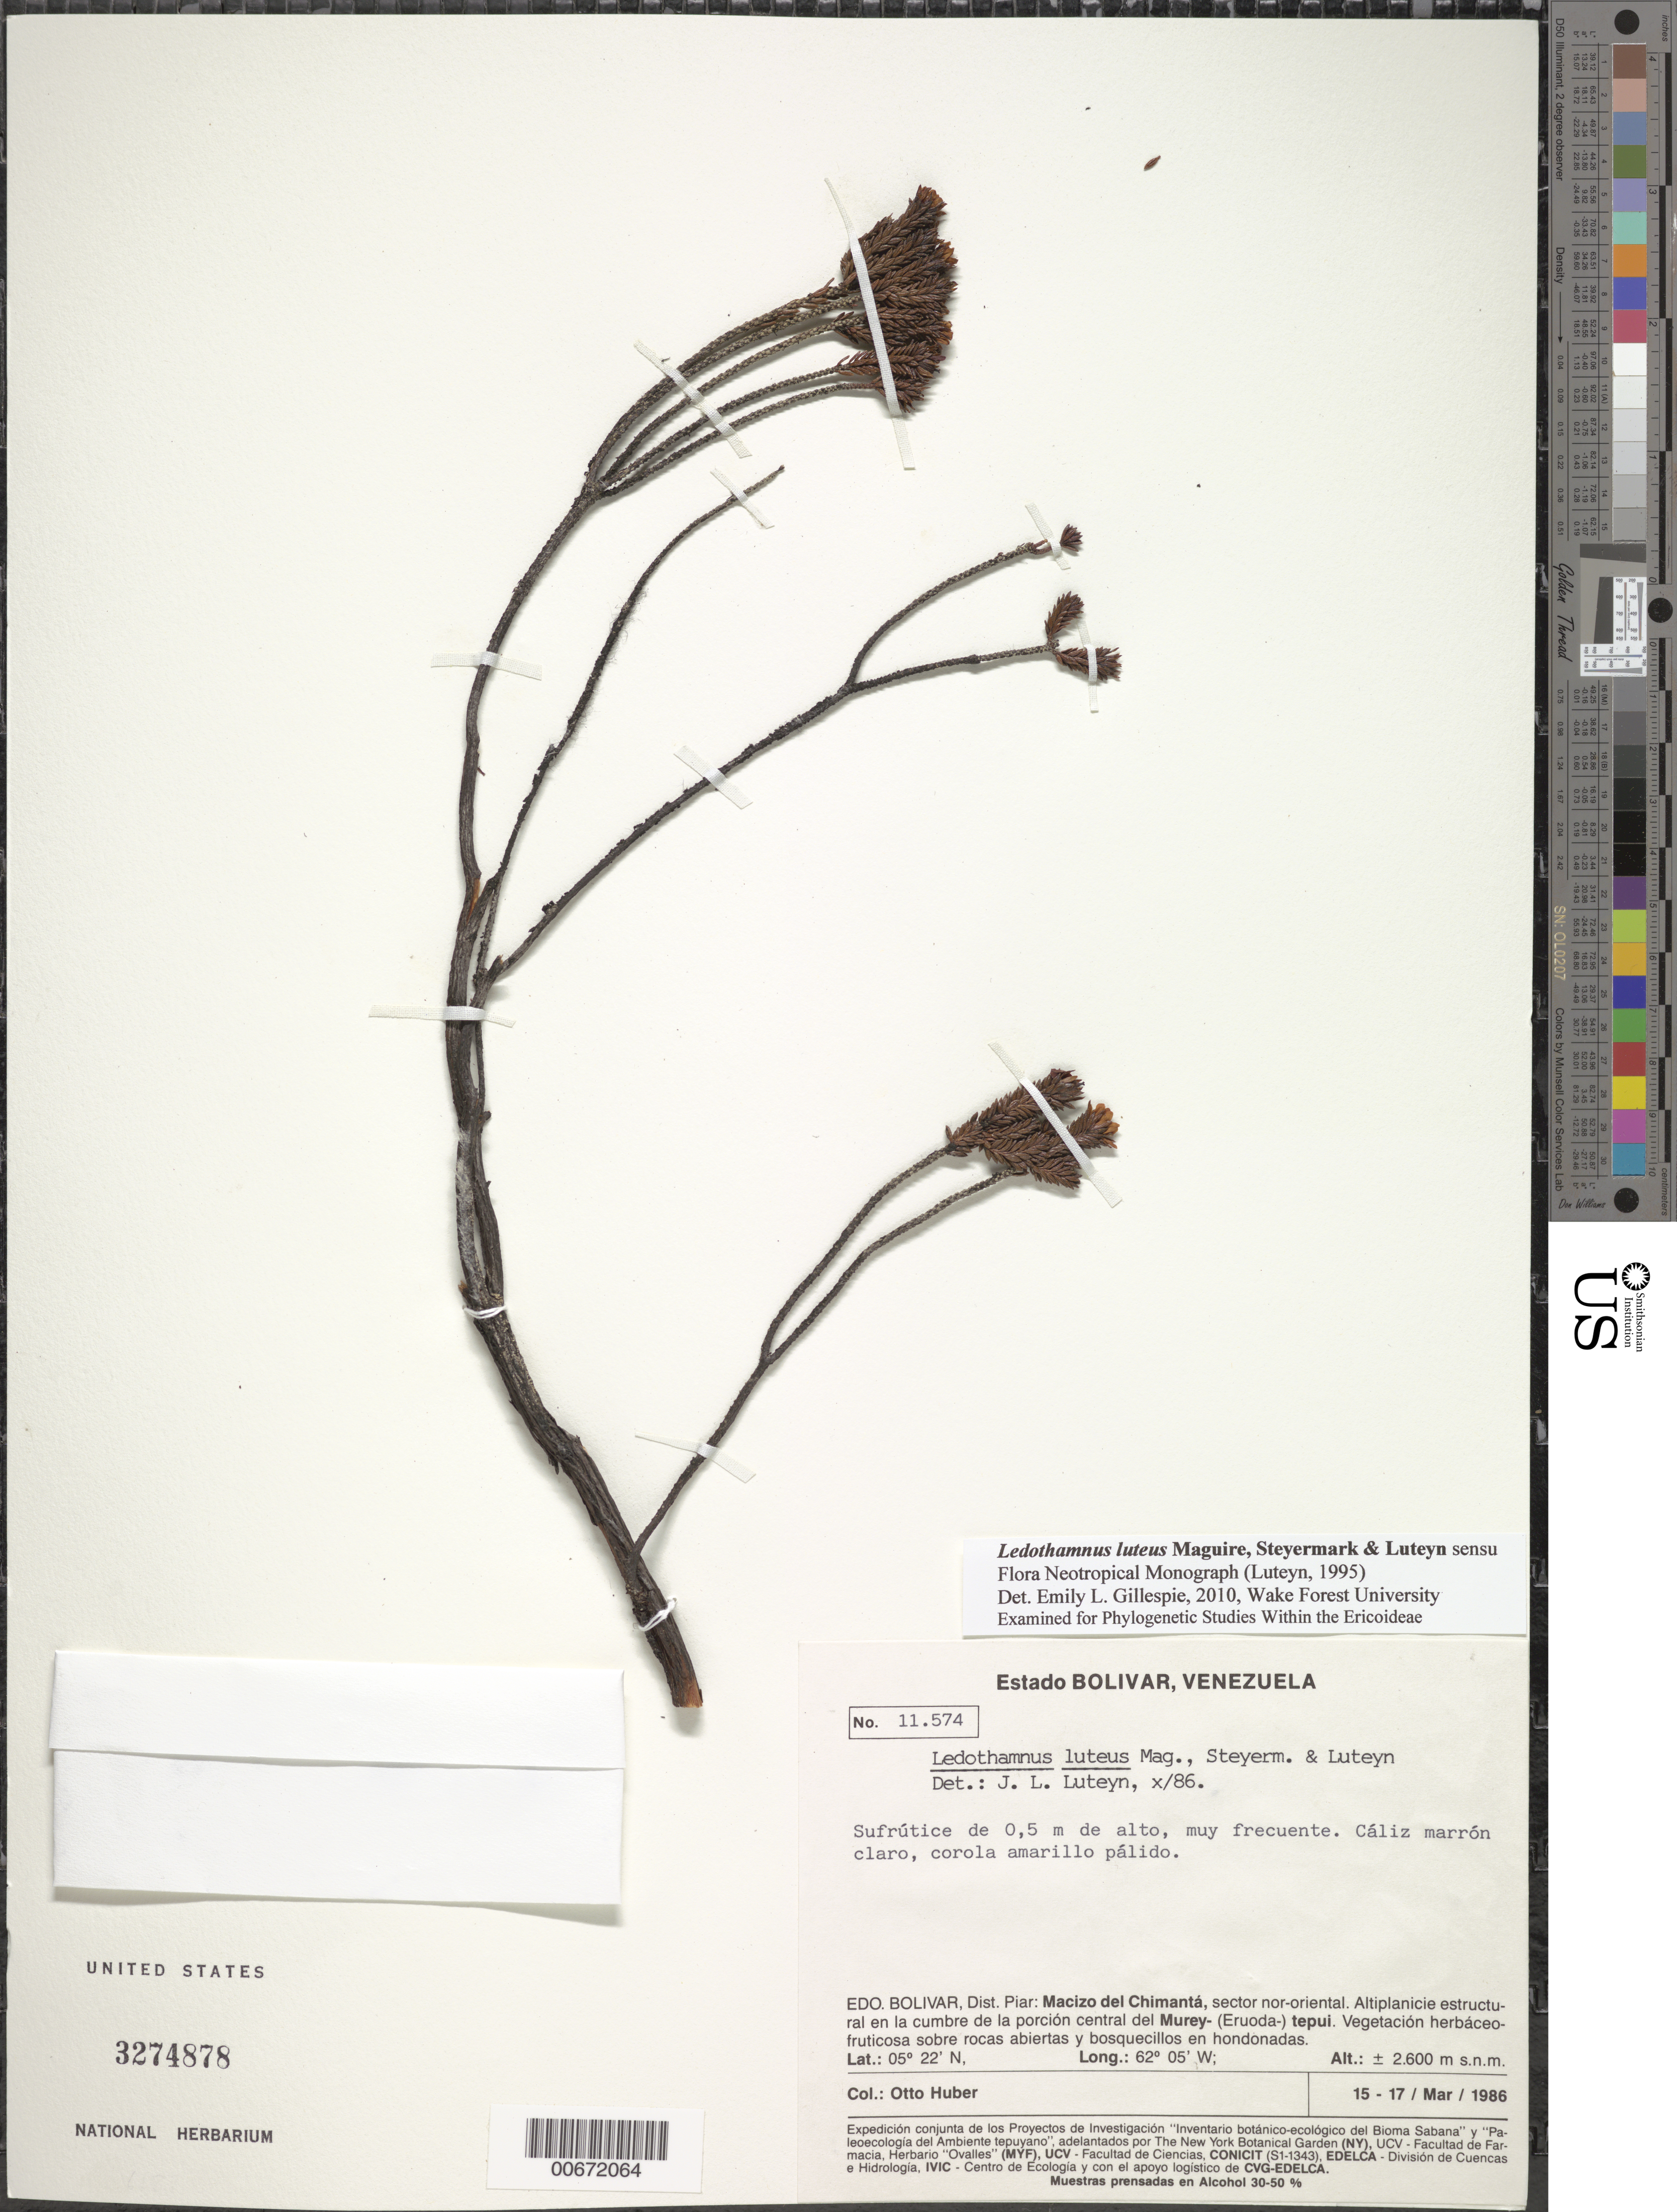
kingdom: Plantae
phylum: Tracheophyta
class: Magnoliopsida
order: Ericales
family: Ericaceae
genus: Ledothamnus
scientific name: Ledothamnus luteus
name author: Maguire et al.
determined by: Luteyn, J. L.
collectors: O. Huber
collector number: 11574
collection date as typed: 15-Mar-86 to 17-Mar-86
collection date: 1986-03-15/1986-03-17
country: Venezuela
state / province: Bolívar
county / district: Piar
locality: Macizo del Chimantá, Murey-tepuí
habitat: Vegetación herbáceo-fruticosa sobre rocas abiertas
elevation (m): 2600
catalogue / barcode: US 3274878